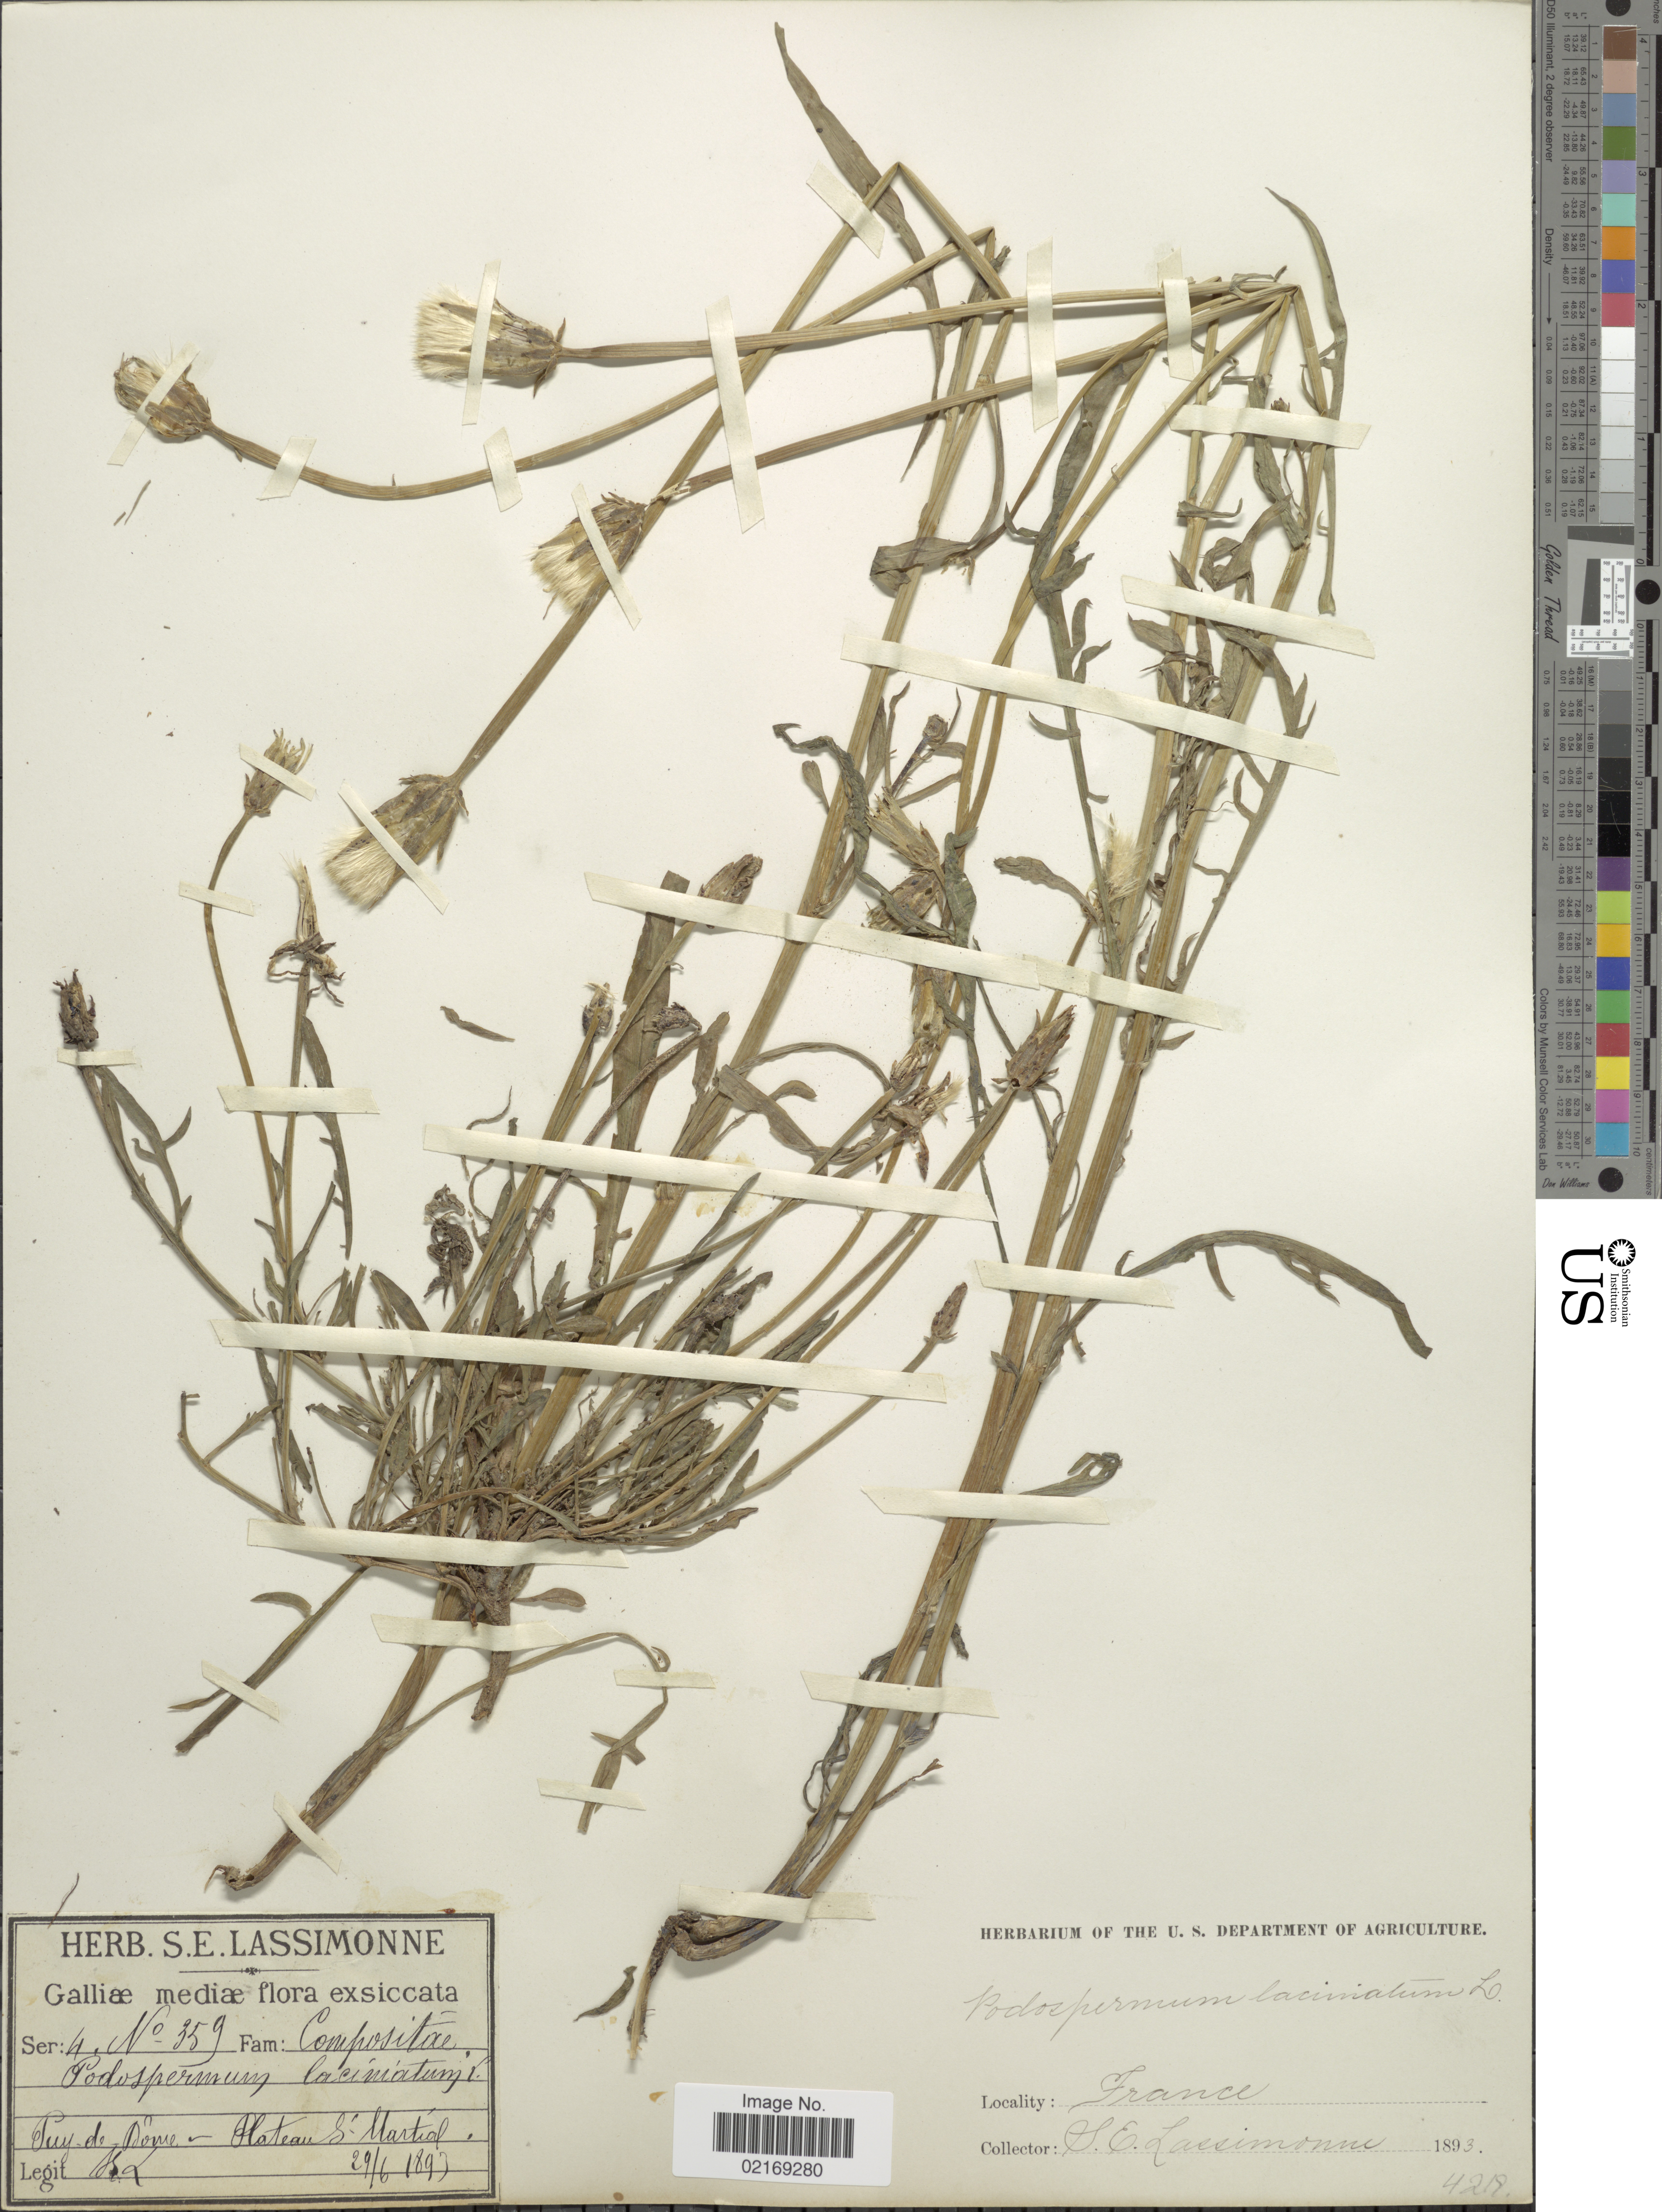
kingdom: Plantae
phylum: Tracheophyta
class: Magnoliopsida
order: Asterales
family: Asteraceae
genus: Podospermum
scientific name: Podospermum laciniatum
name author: (L.) DC.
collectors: S. Lassimonne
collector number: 359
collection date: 1893-01-29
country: France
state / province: Auvergne-Rhône-Alpes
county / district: Puy-de-Dôme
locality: Galliæ mediæ [Central France]. Puy-de-Dôme - Plateau St. Martial.